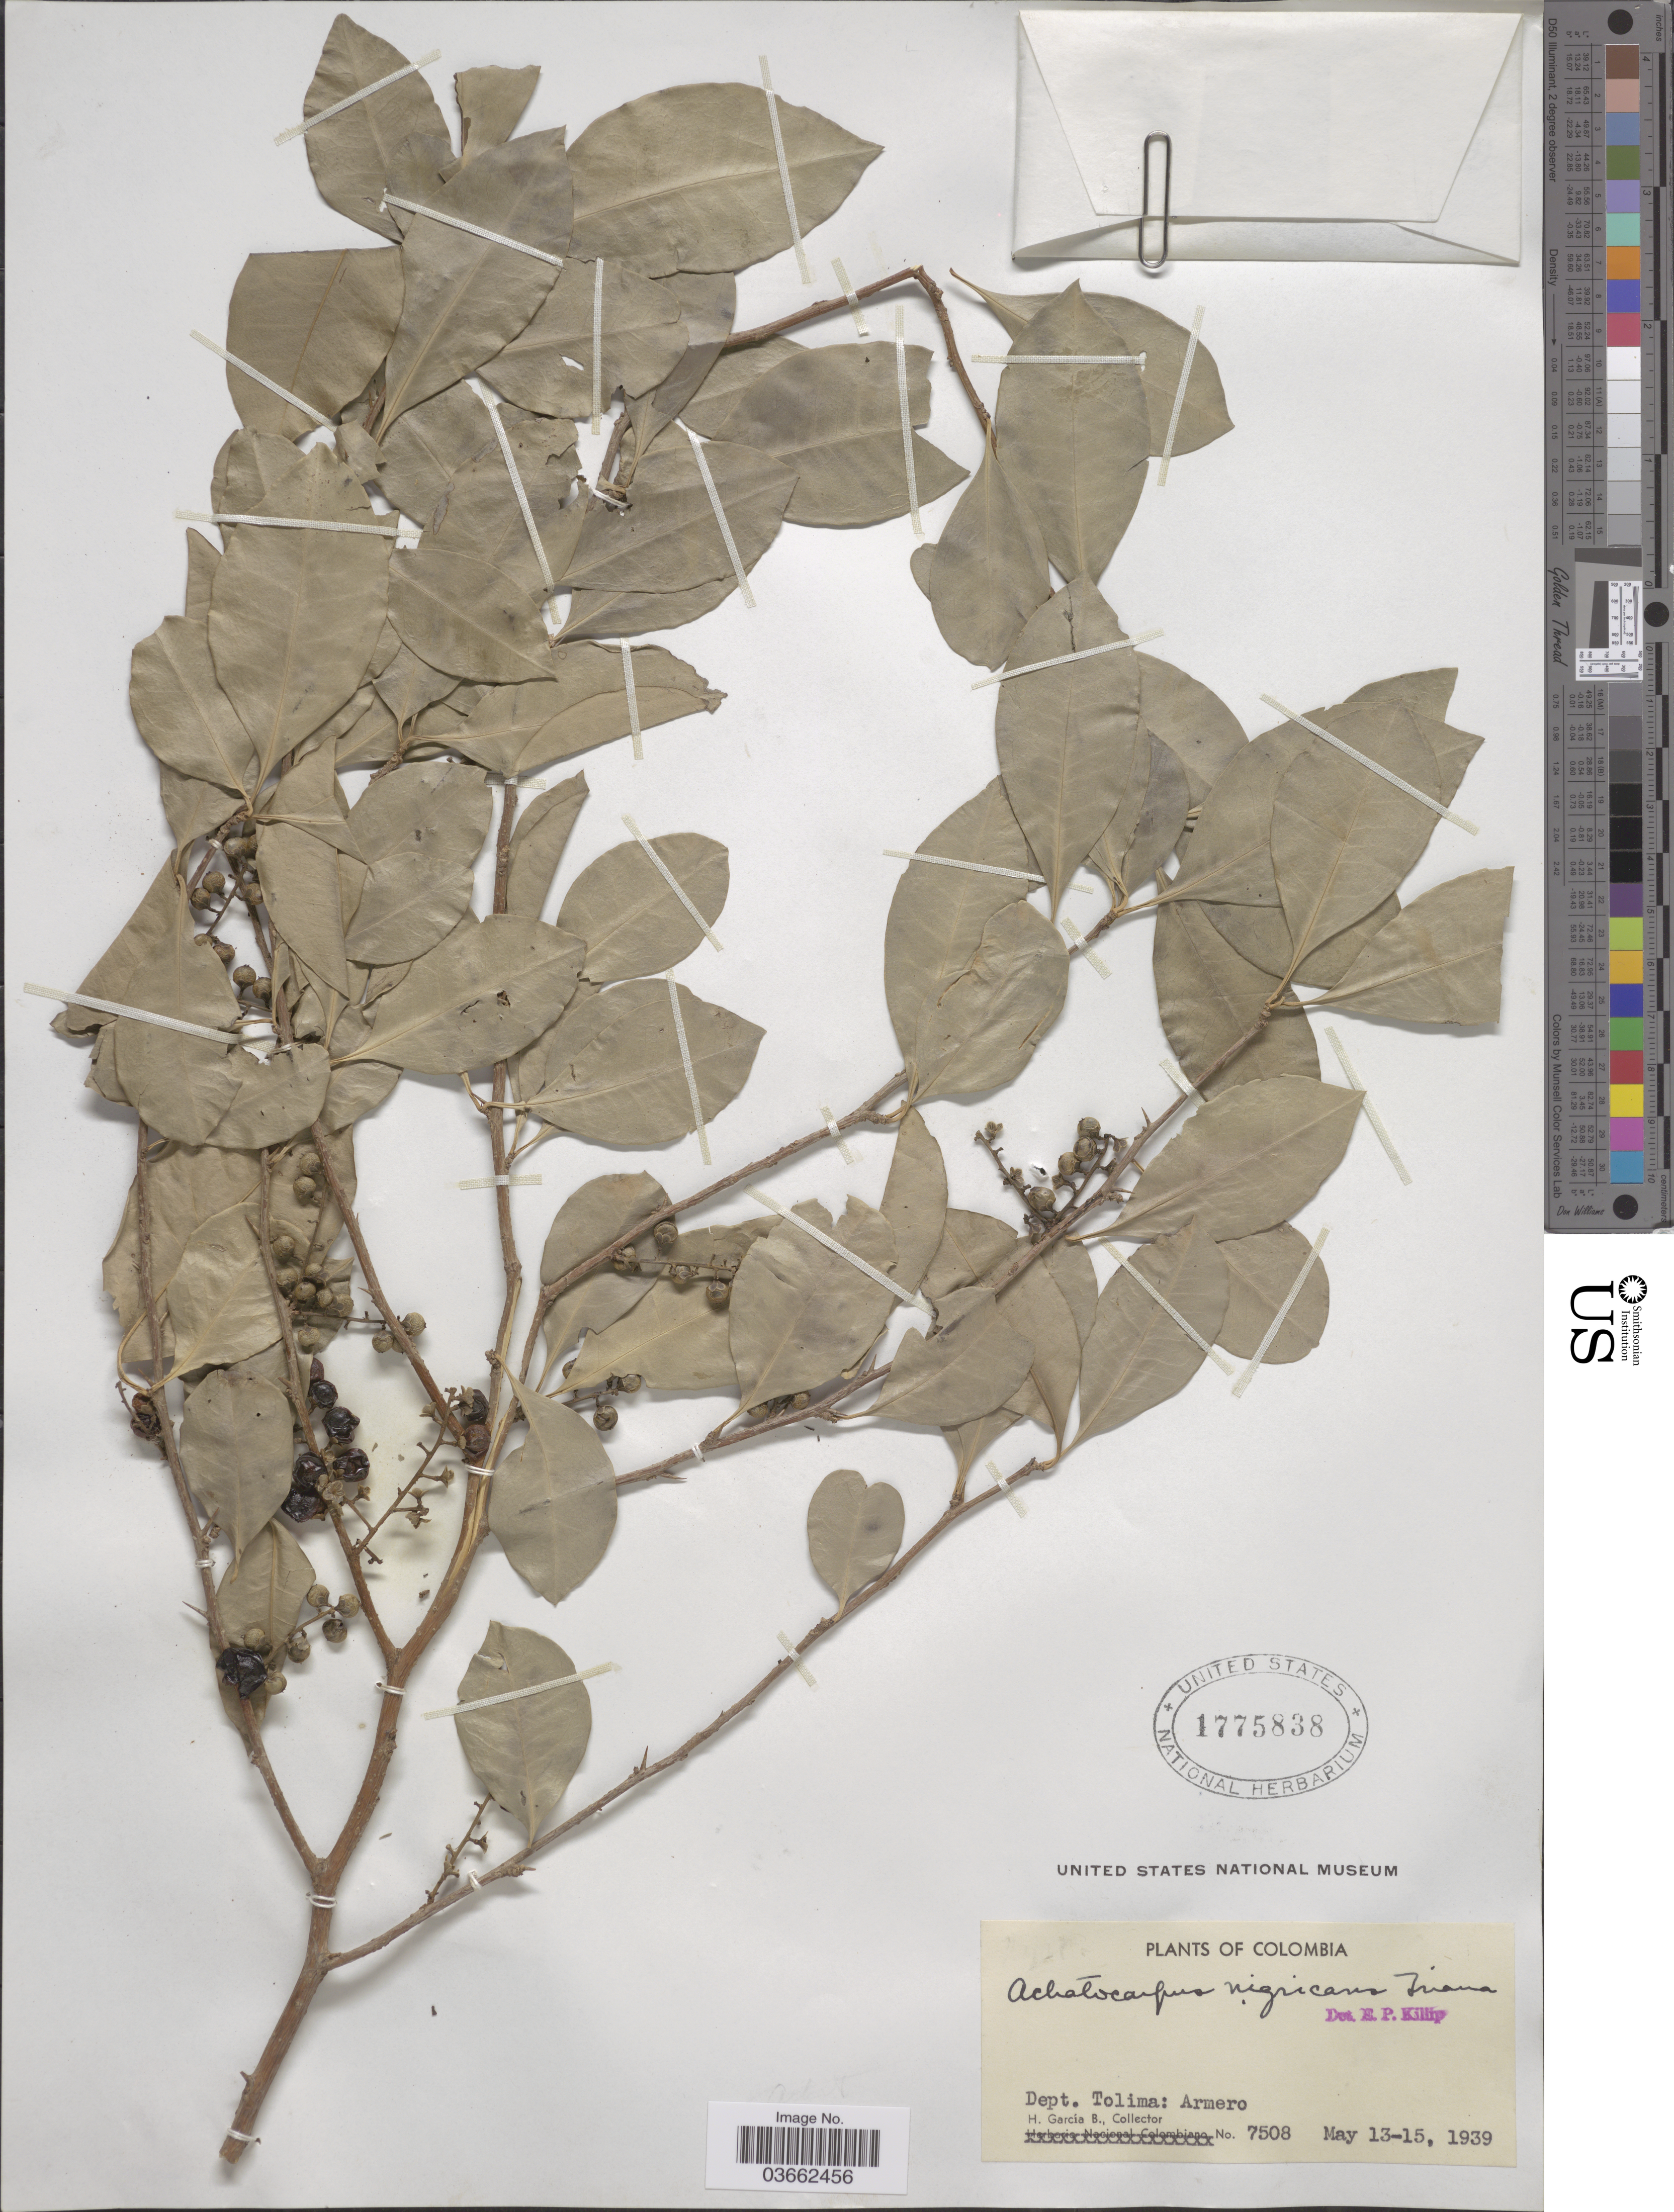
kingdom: Plantae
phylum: Tracheophyta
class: Magnoliopsida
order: Caryophyllales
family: Achatocarpaceae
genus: Achatocarpus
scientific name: Achatocarpus nigricans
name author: Triana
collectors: H. García B.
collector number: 7508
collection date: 1939-05-13/1939-05-15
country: Colombia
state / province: Tolima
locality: Dept. Tolima: Armero.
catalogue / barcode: US 1775838